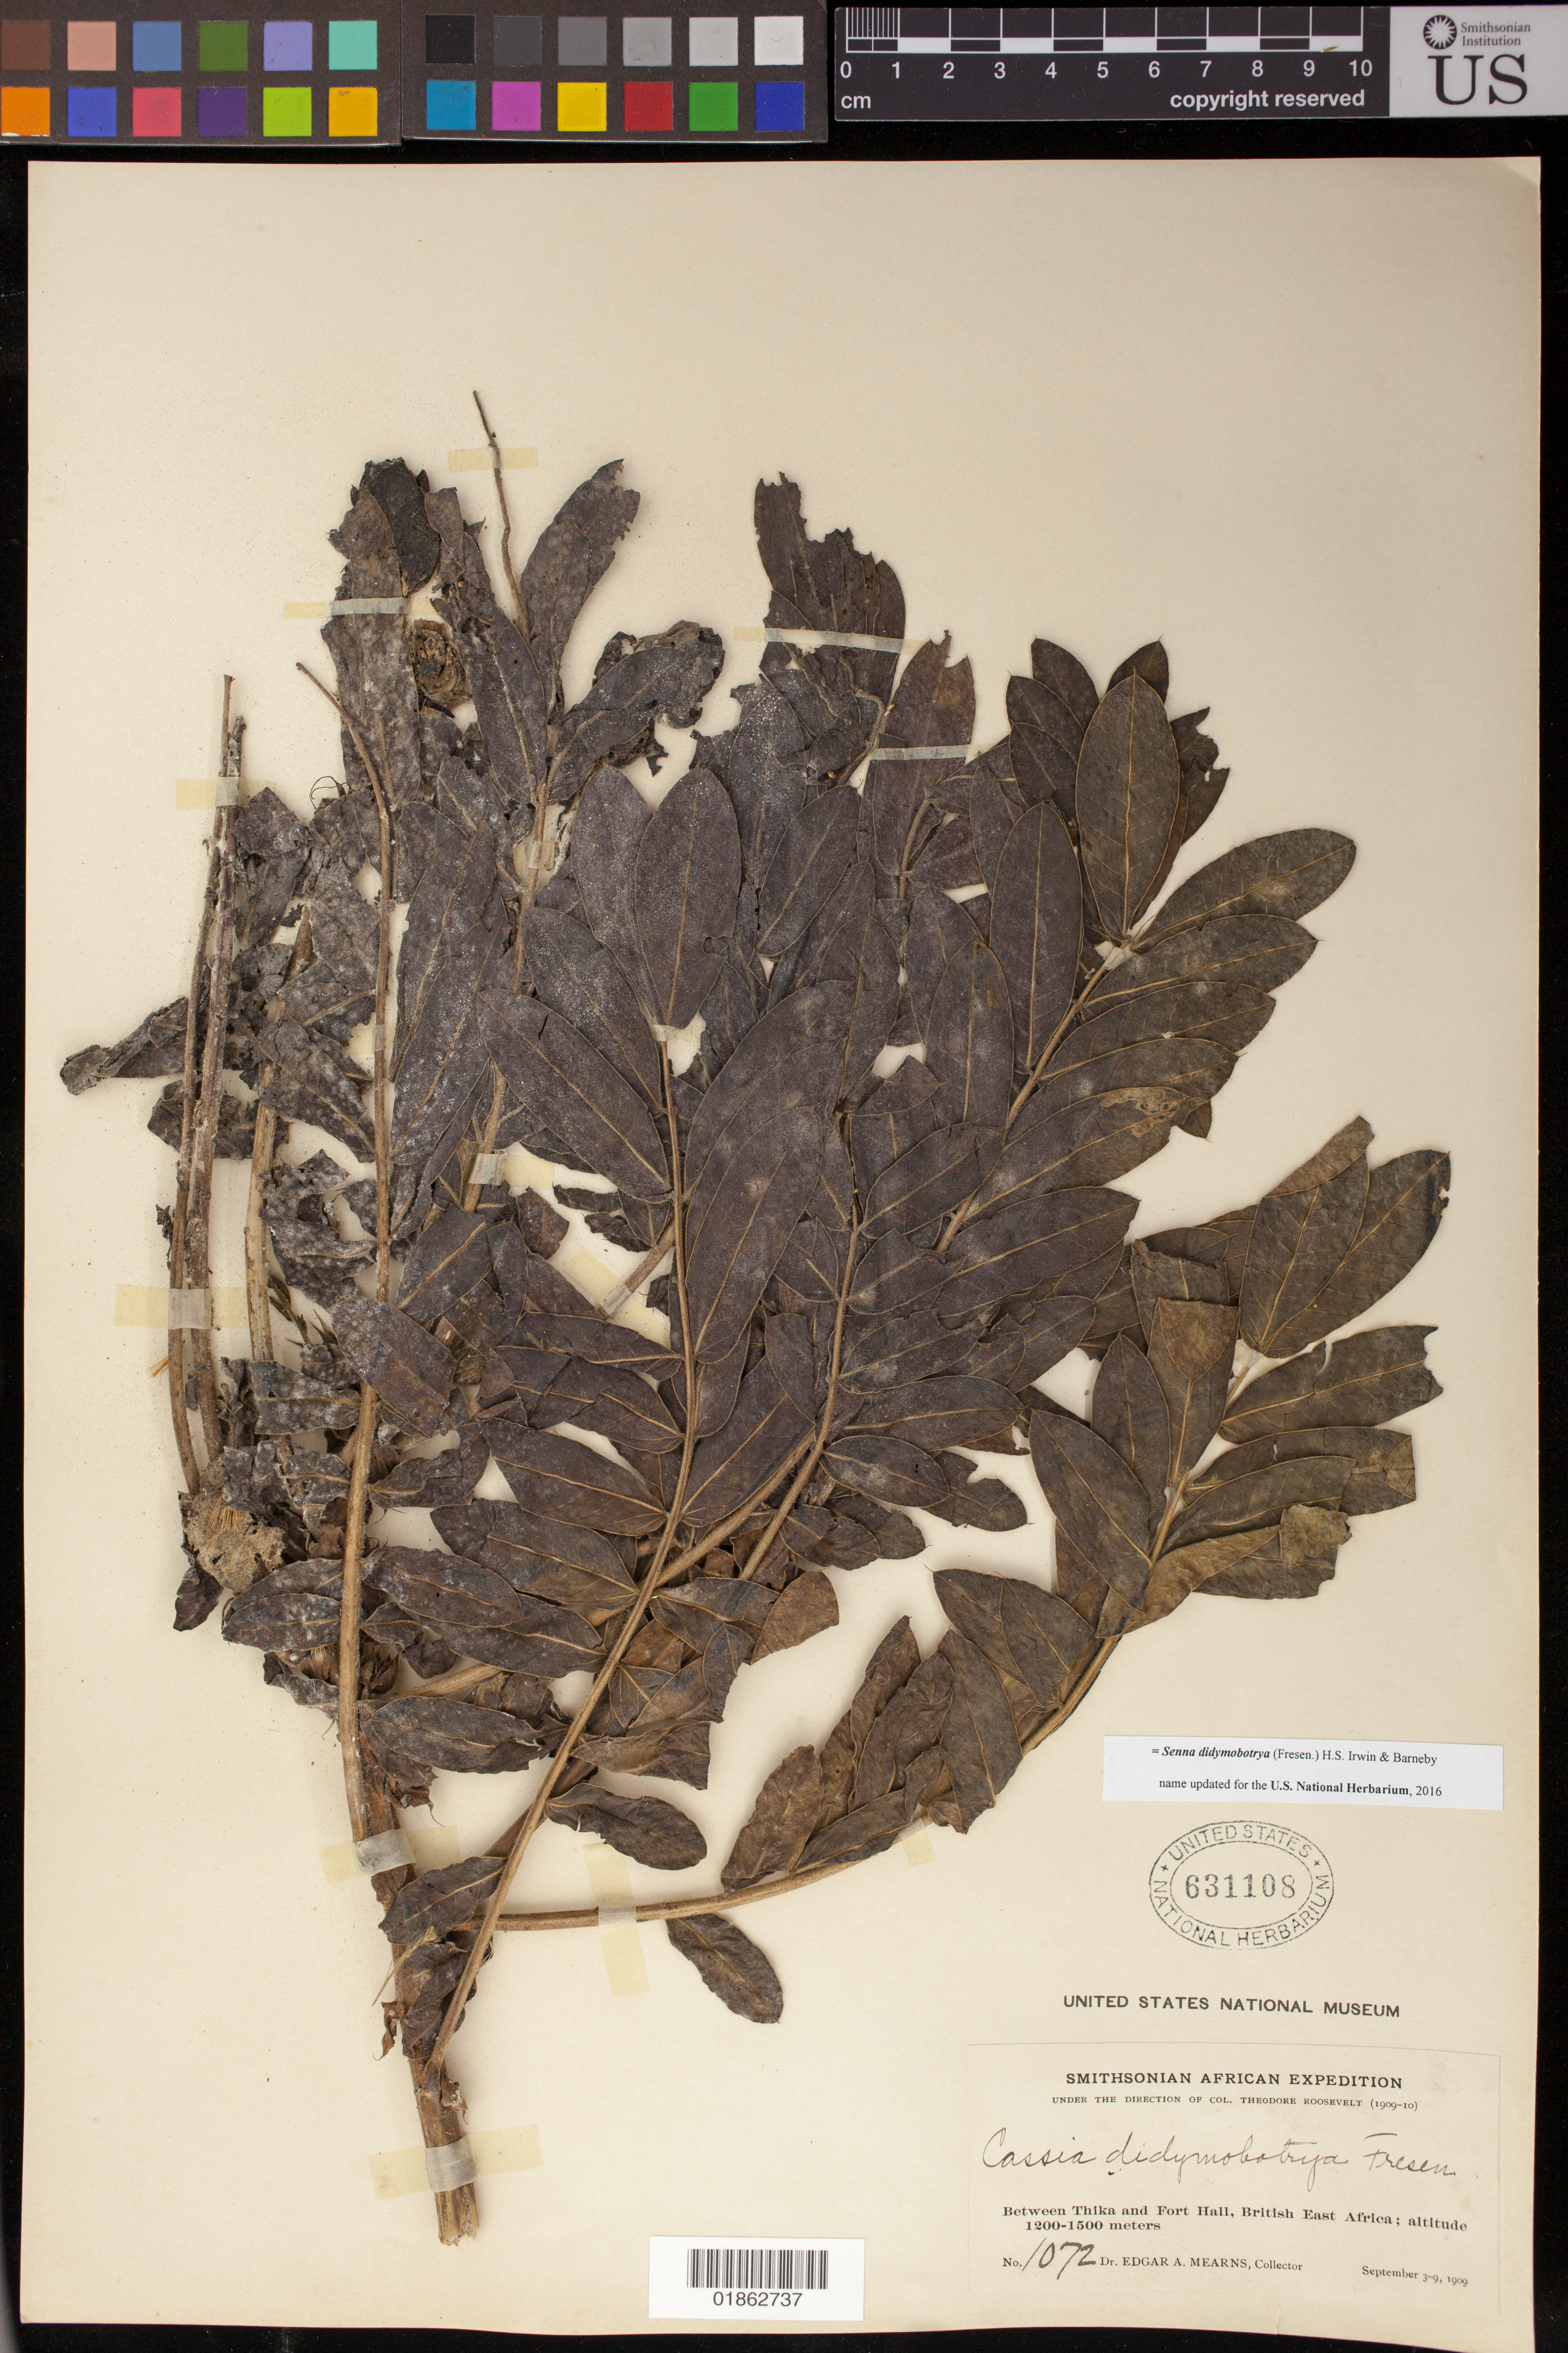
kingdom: Plantae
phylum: Tracheophyta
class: Magnoliopsida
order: Fabales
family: Fabaceae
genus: Senna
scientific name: Senna didymobotrya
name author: (Fresen.) H.S. Irwin & Barneby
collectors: E. A. Mearns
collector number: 1072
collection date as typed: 1909-09-03/1909-09-09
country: Kenya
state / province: Nairobi Area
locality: Between Thika and Fort Hall, British East Africa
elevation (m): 1200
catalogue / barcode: US 631108